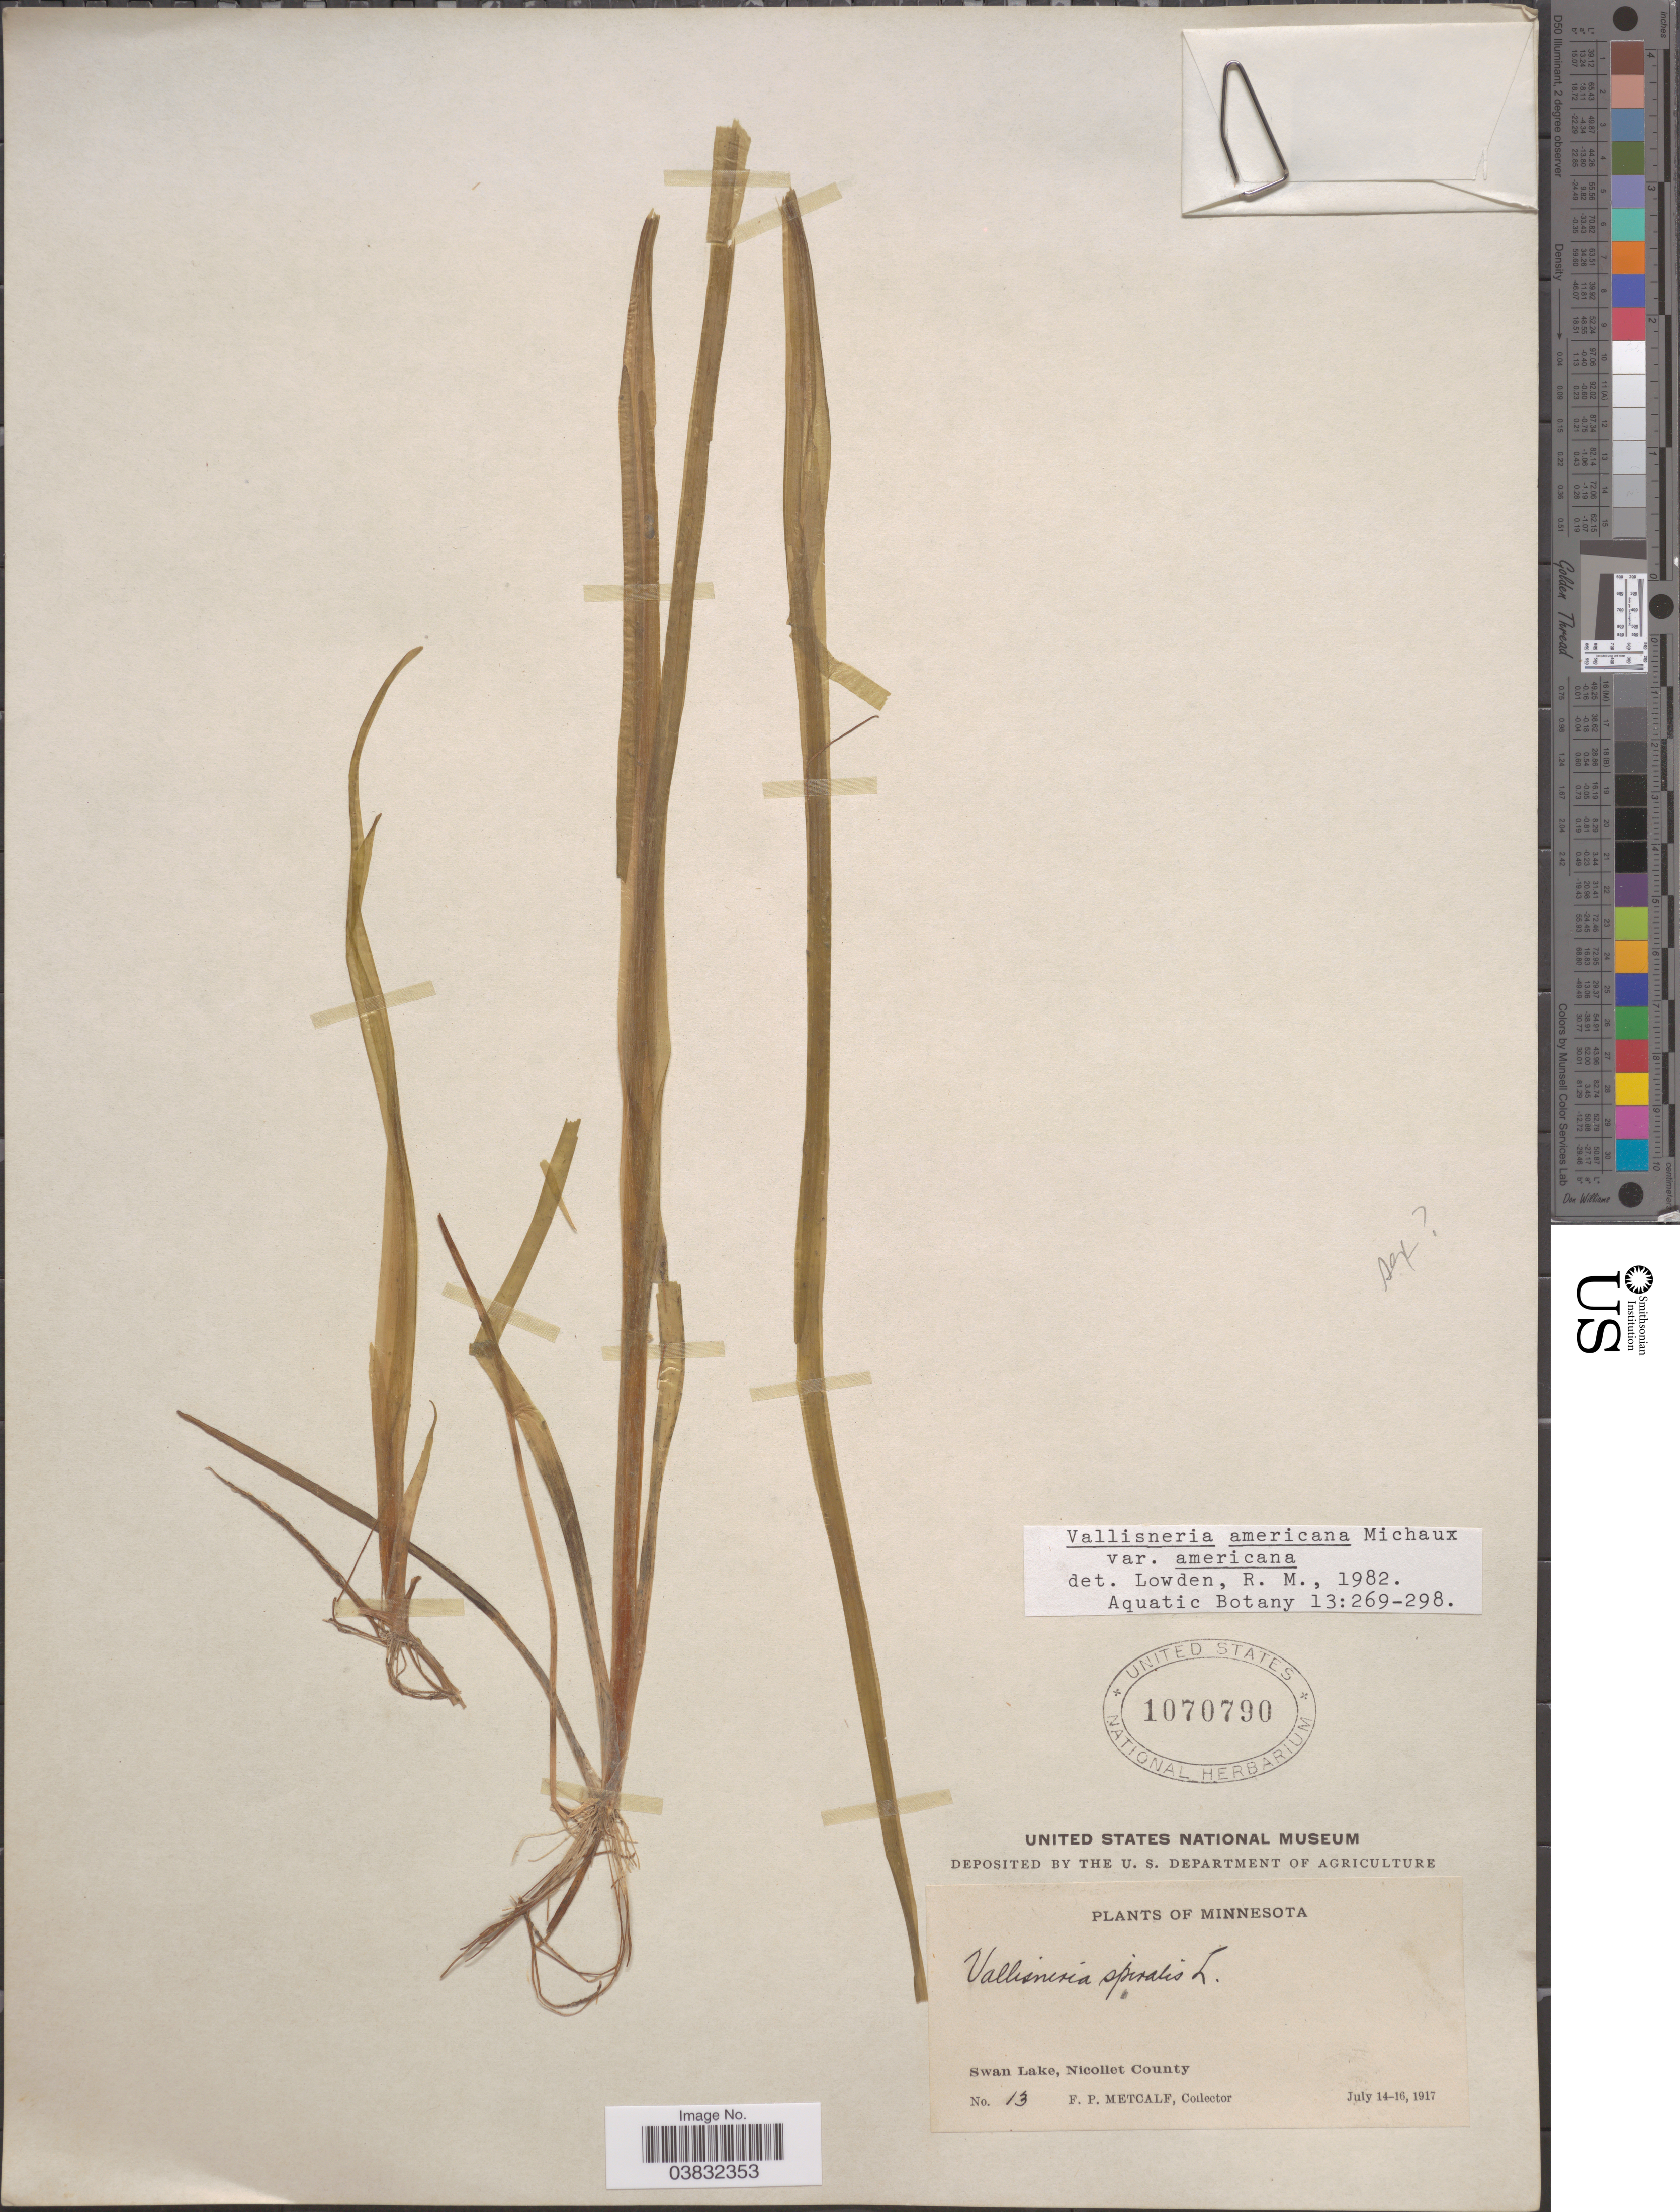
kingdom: Plantae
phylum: Tracheophyta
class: Liliopsida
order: Alismatales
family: Hydrocharitaceae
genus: Vallisneria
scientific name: Vallisneria americana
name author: Michx.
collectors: F. Metcalf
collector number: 13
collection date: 1917-07-14/1917-07-16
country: United States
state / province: Minnesota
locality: Swan Lake, Nicollet County.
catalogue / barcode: US 1070790